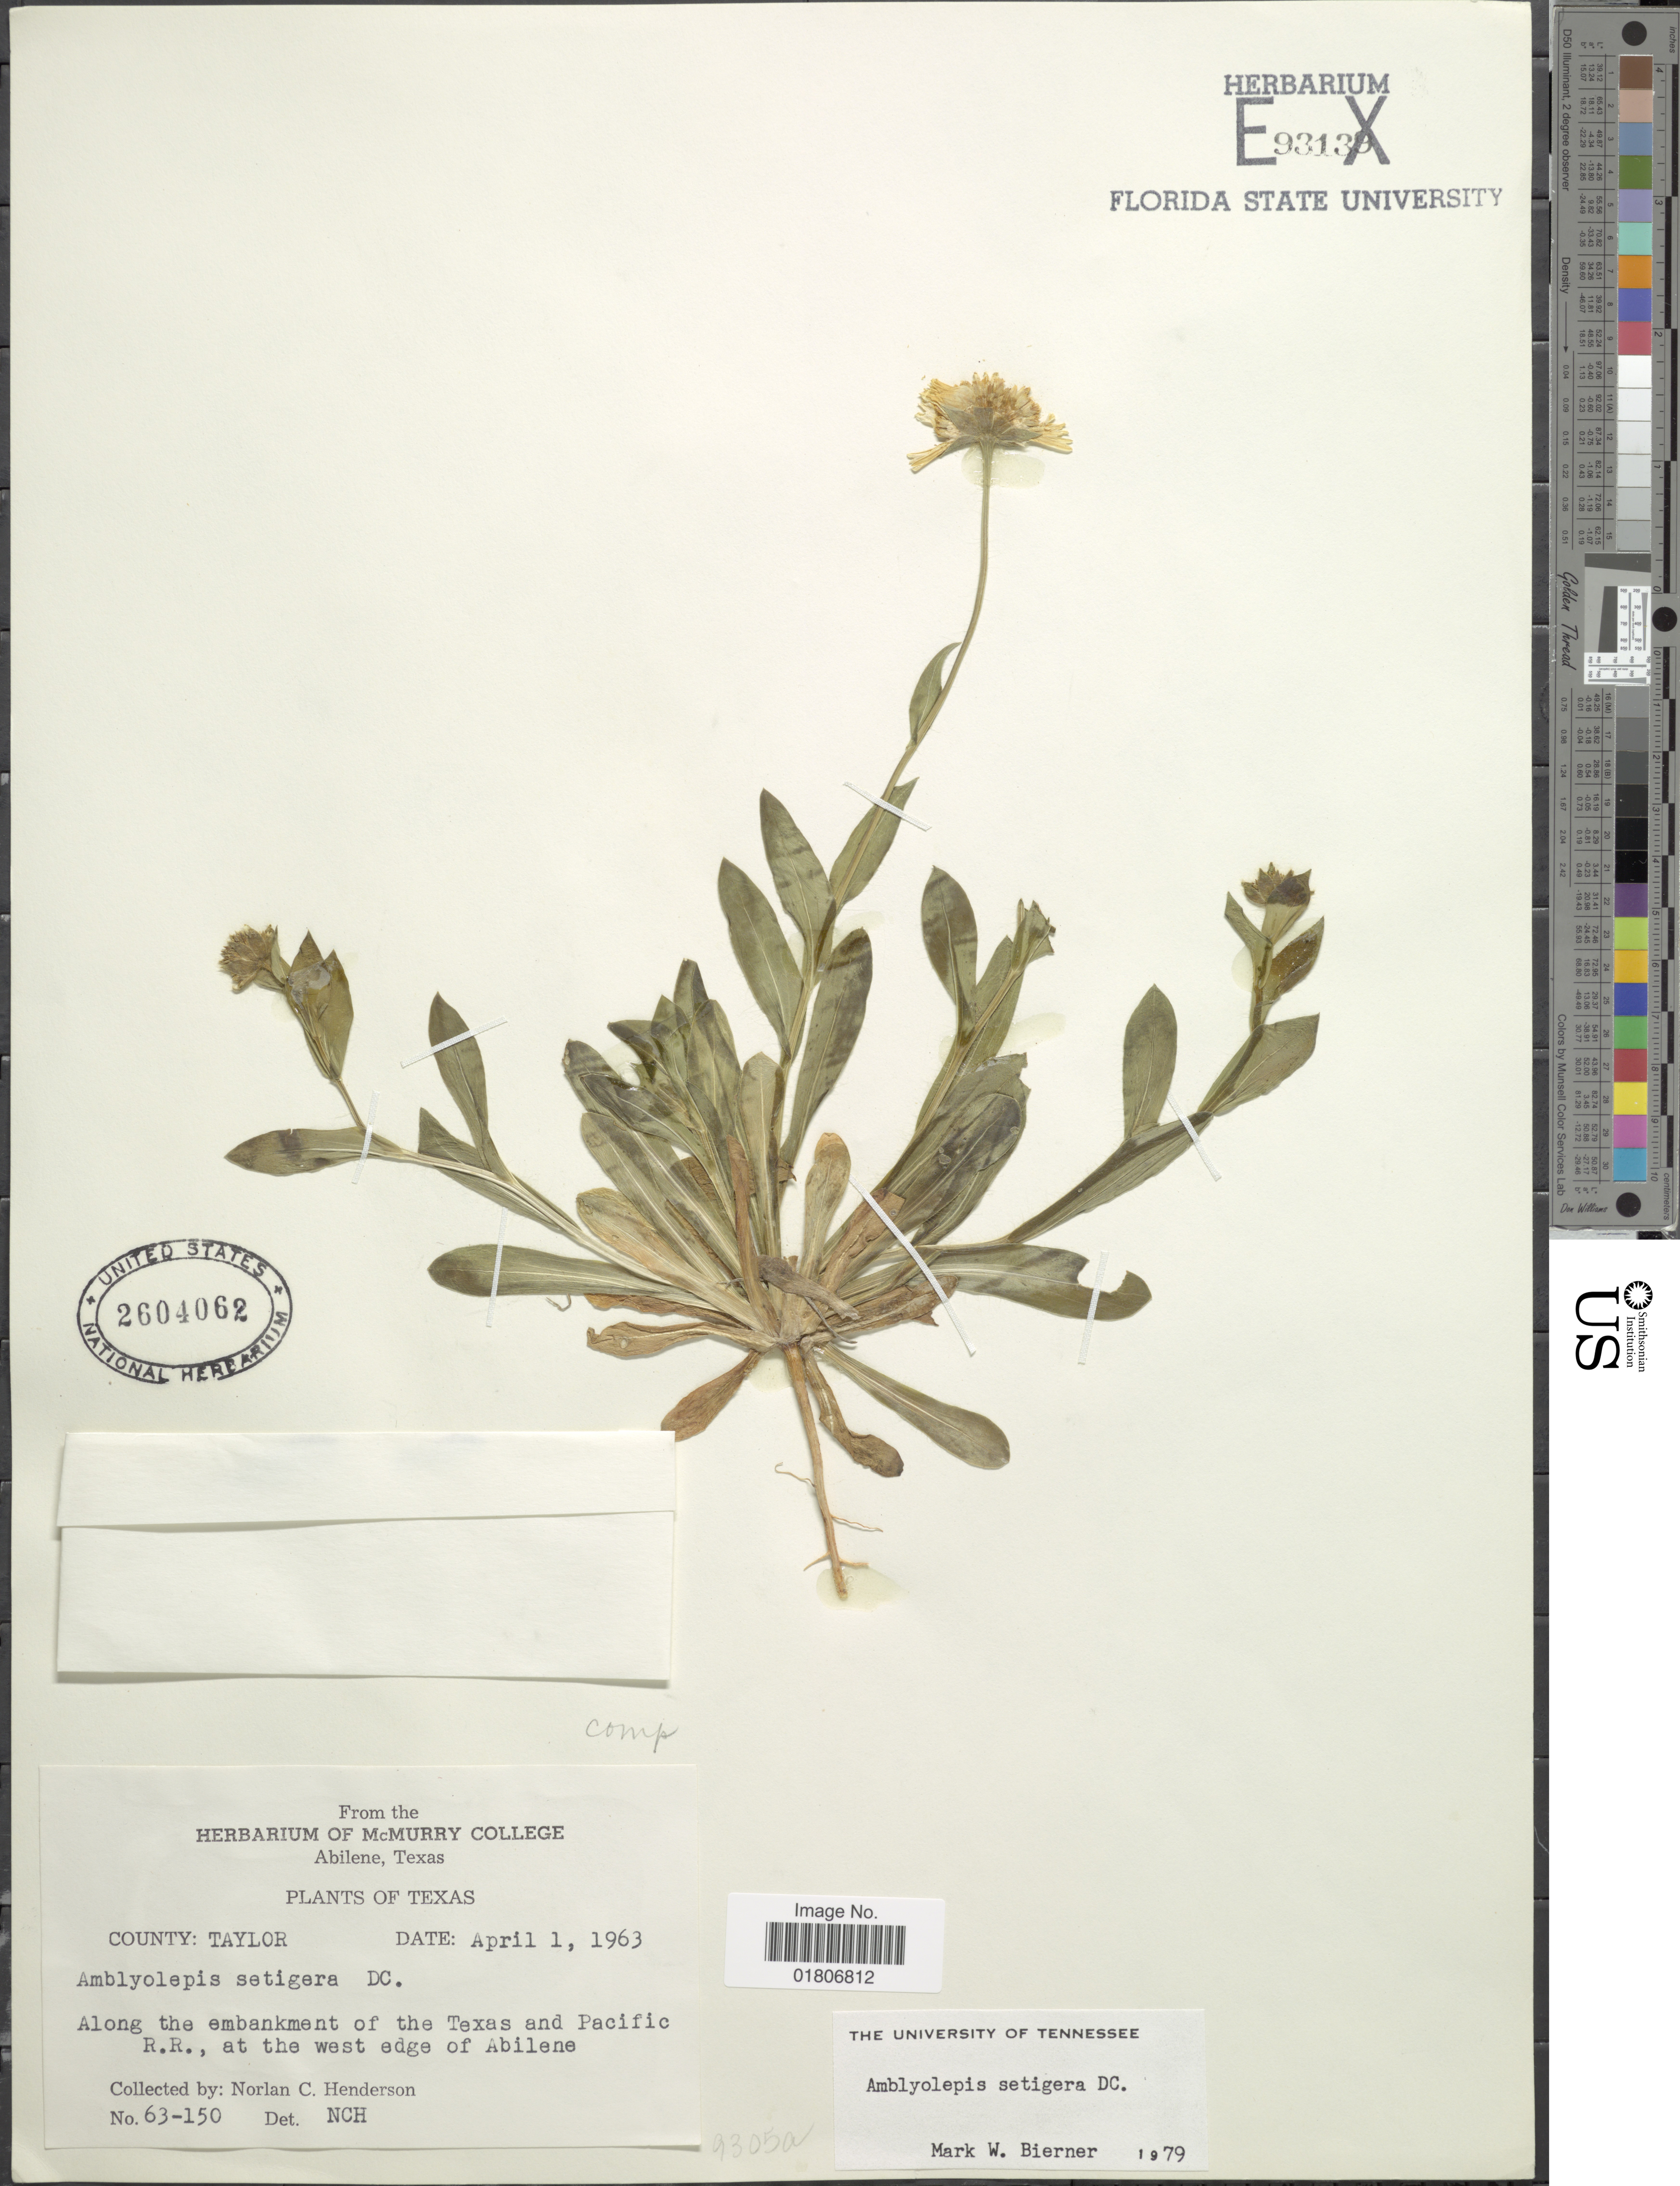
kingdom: Plantae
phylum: Tracheophyta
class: Magnoliopsida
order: Asterales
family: Asteraceae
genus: Amblyolepis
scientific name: Amblyolepis setigera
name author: DC.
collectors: N. C. Henderson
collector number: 63-150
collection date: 1963-04-01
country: United States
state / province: Texas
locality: County: Taylor. Along the embankment of the Texas and Pacific R.R., at the west edge of Abilene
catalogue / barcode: US 2604062